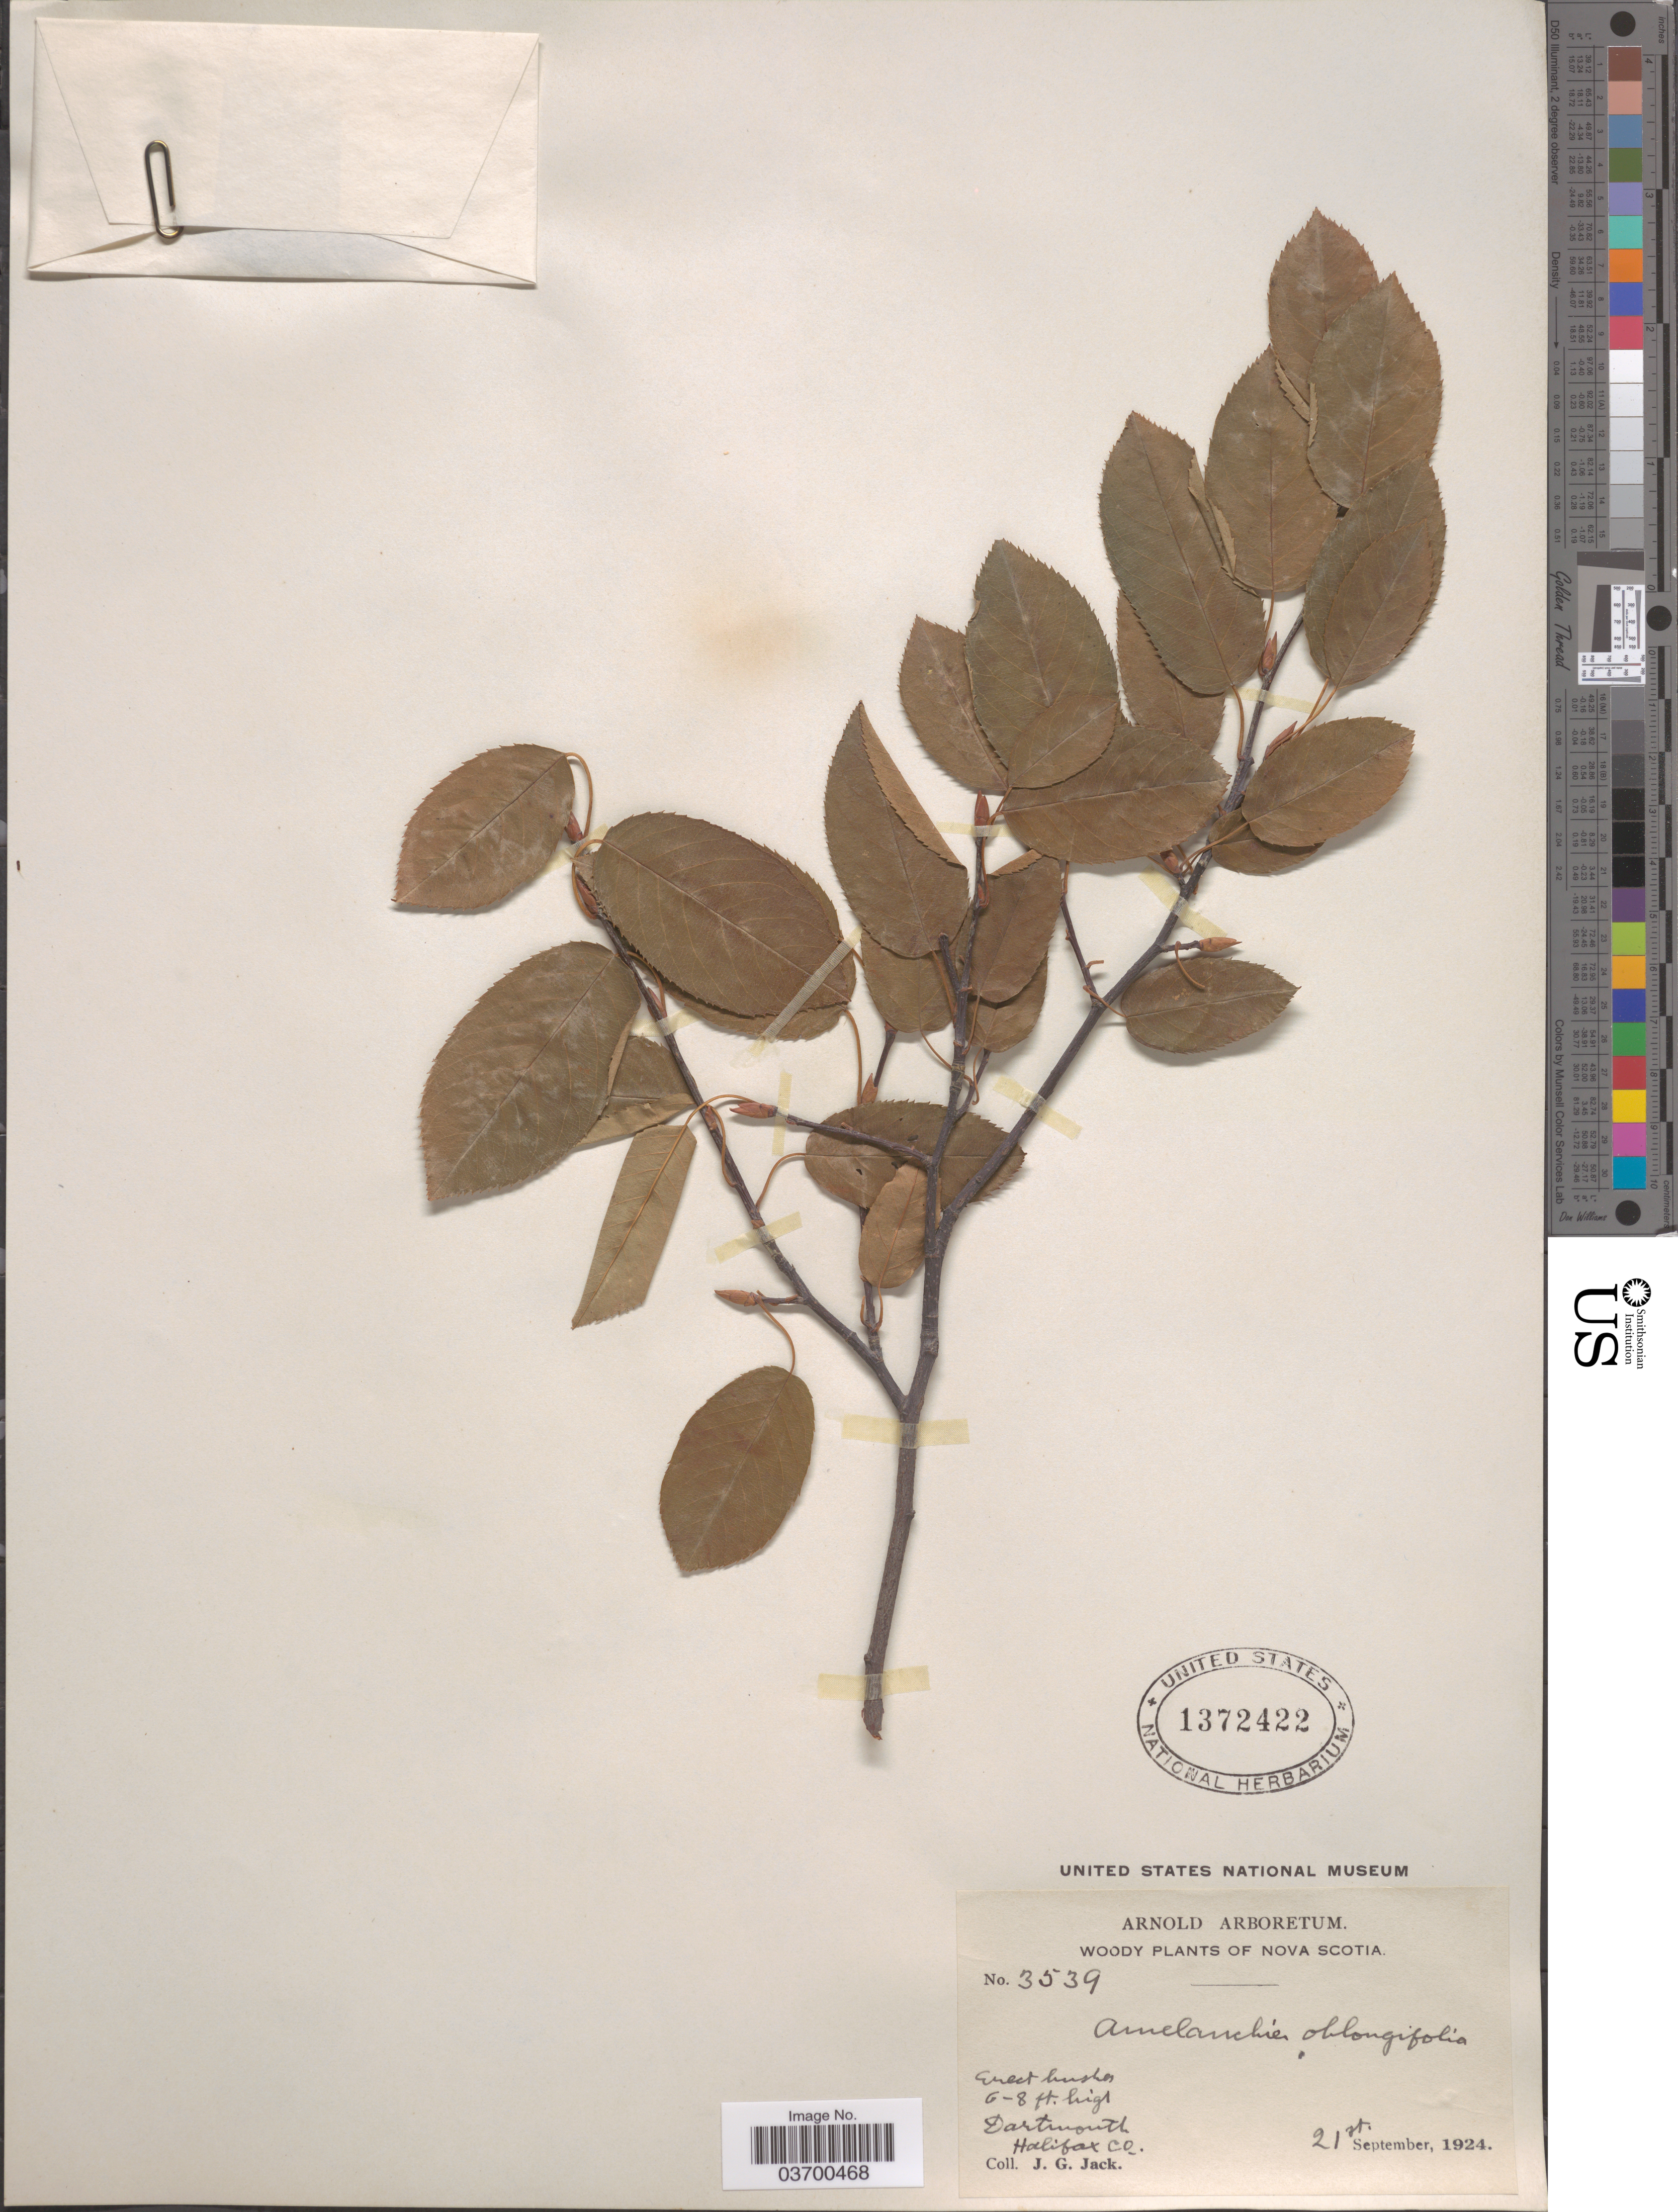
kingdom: Plantae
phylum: Tracheophyta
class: Magnoliopsida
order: Rosales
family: Rosaceae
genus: Amelanchier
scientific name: Amelanchier canadensis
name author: (L.) Medic.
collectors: J. G. Jack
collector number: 3539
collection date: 1924-09-21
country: Canada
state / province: Nova Scotia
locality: Dartmouth, Halifax Co.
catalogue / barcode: US 1372422